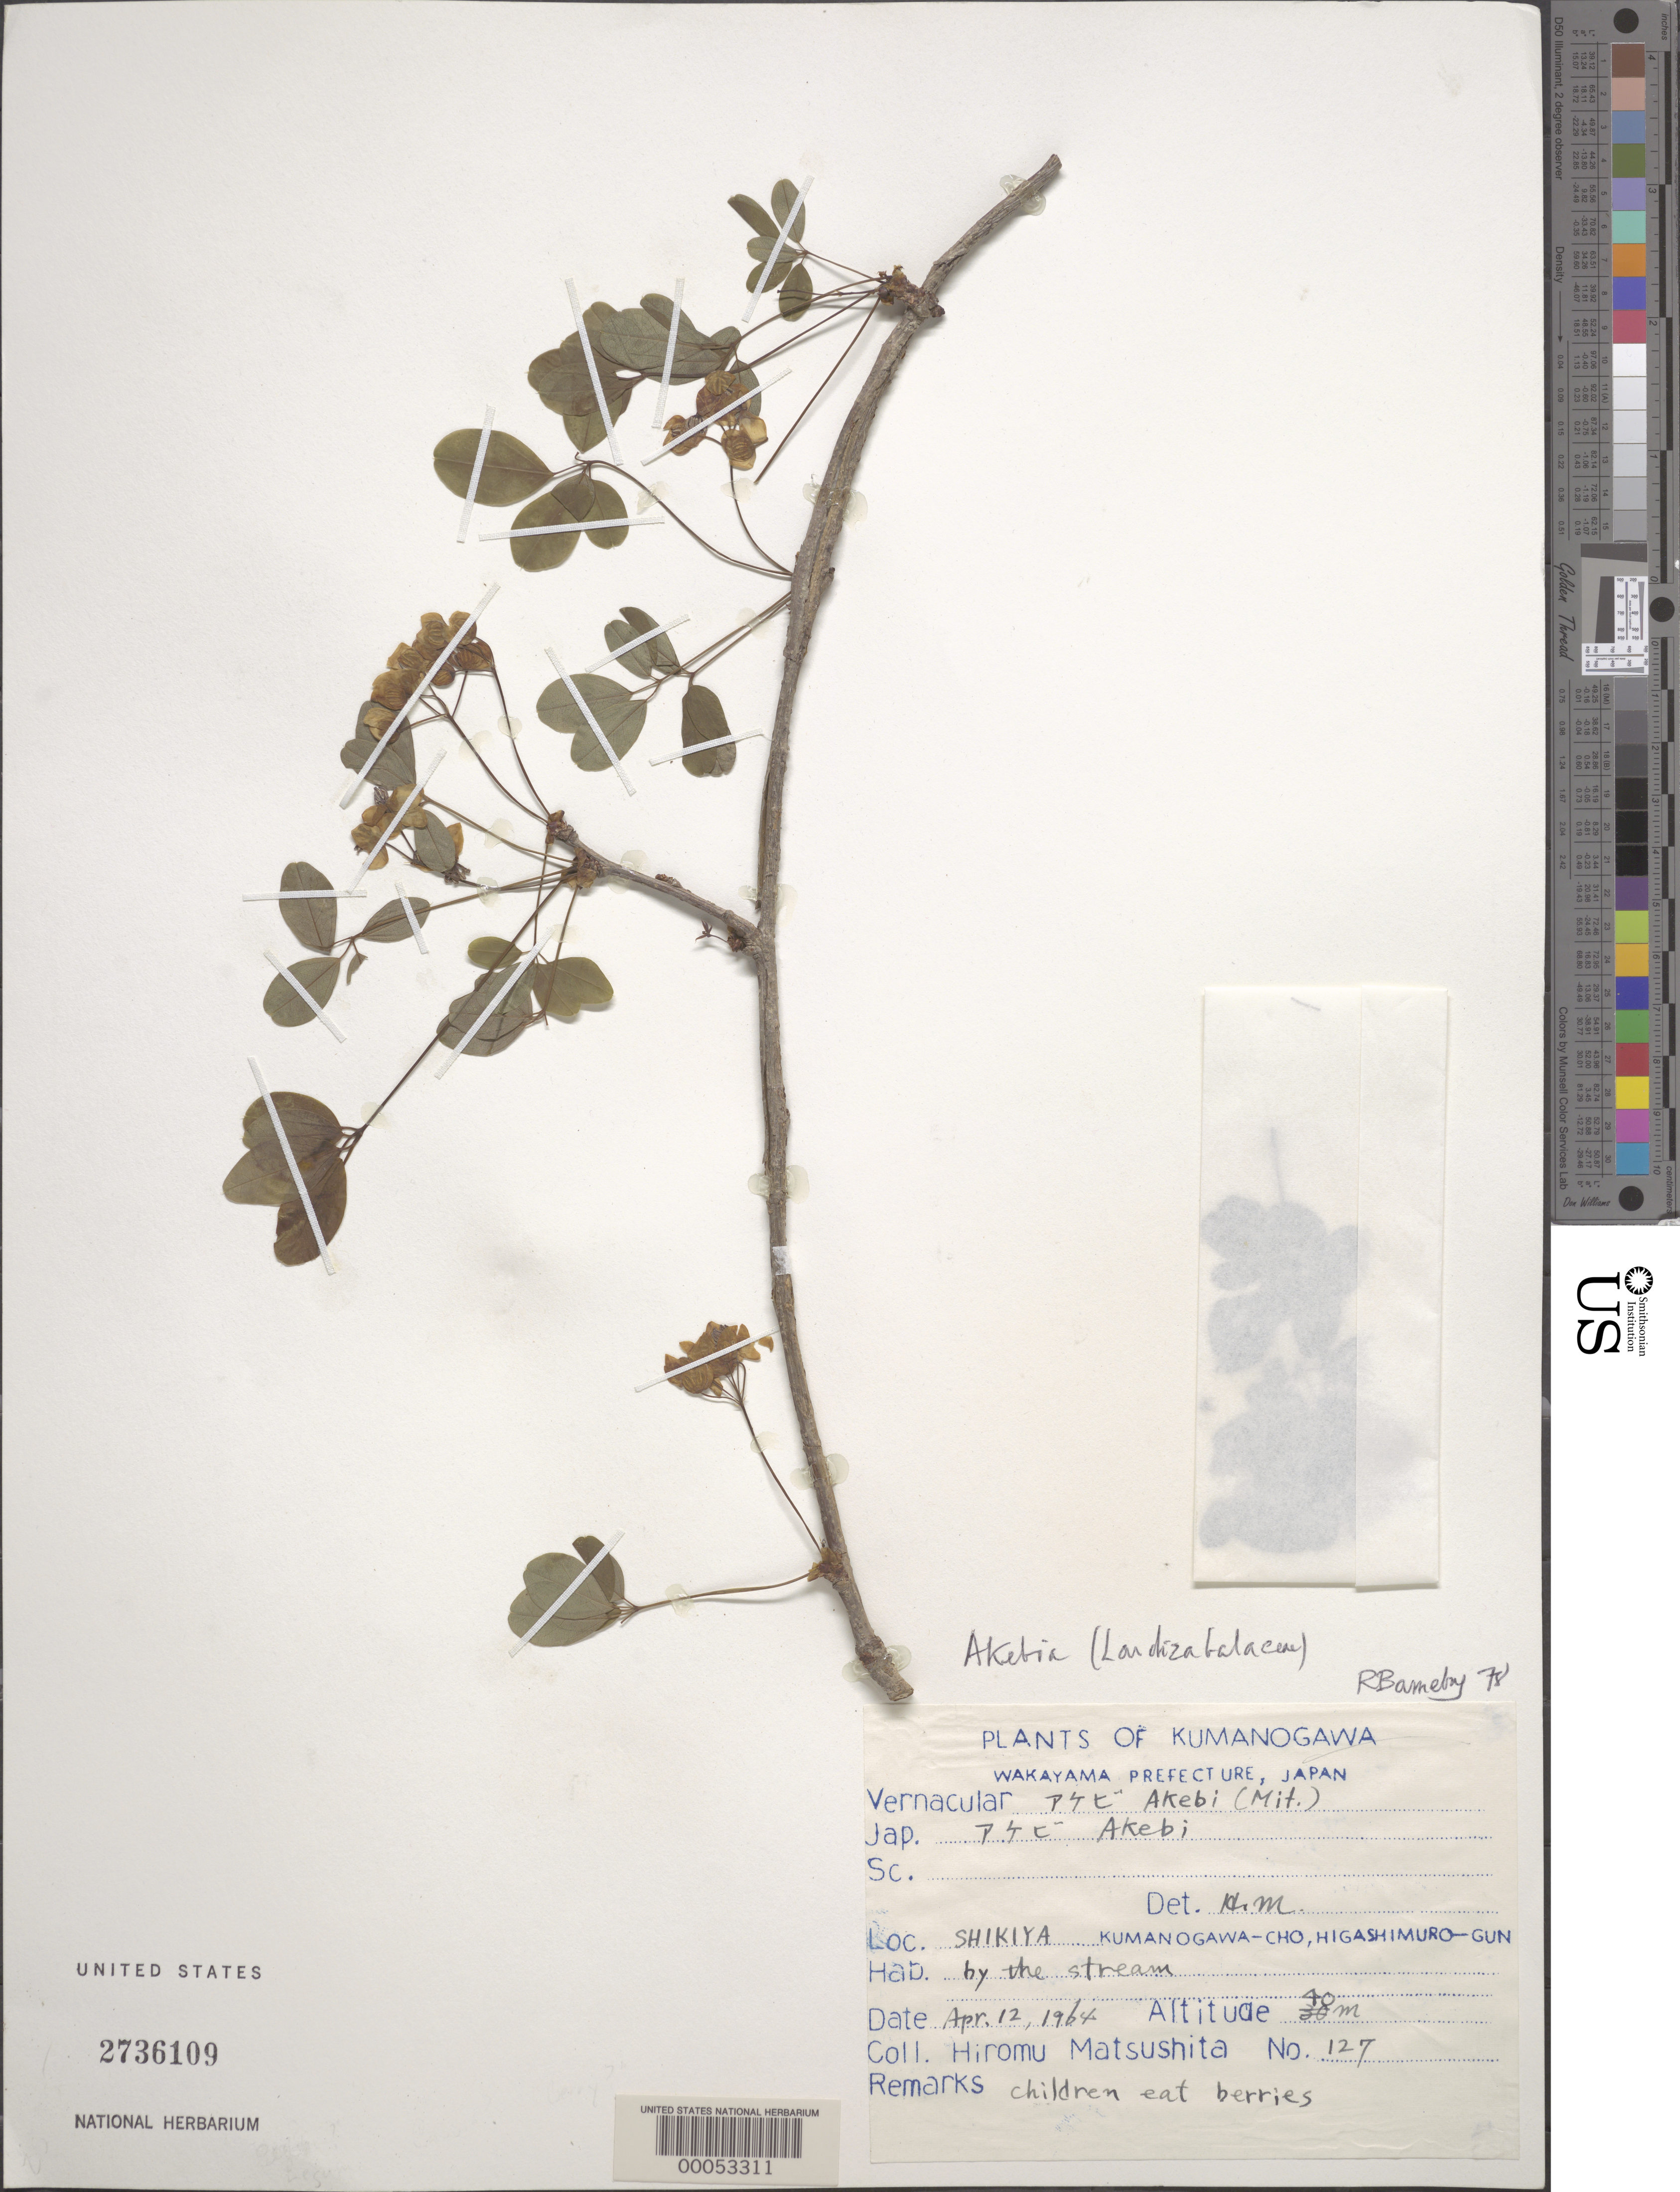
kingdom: Plantae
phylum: Tracheophyta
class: Magnoliopsida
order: Ranunculales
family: Lardizabalaceae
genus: Akebia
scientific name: Akebia quinata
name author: (Houtt.) Decne.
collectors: H. Matsushita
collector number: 127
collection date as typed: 12 Apr 1964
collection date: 1964-04-12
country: Japan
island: Honshu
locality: Wakayama, shikiya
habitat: By a stream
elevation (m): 40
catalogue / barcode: US 2736109